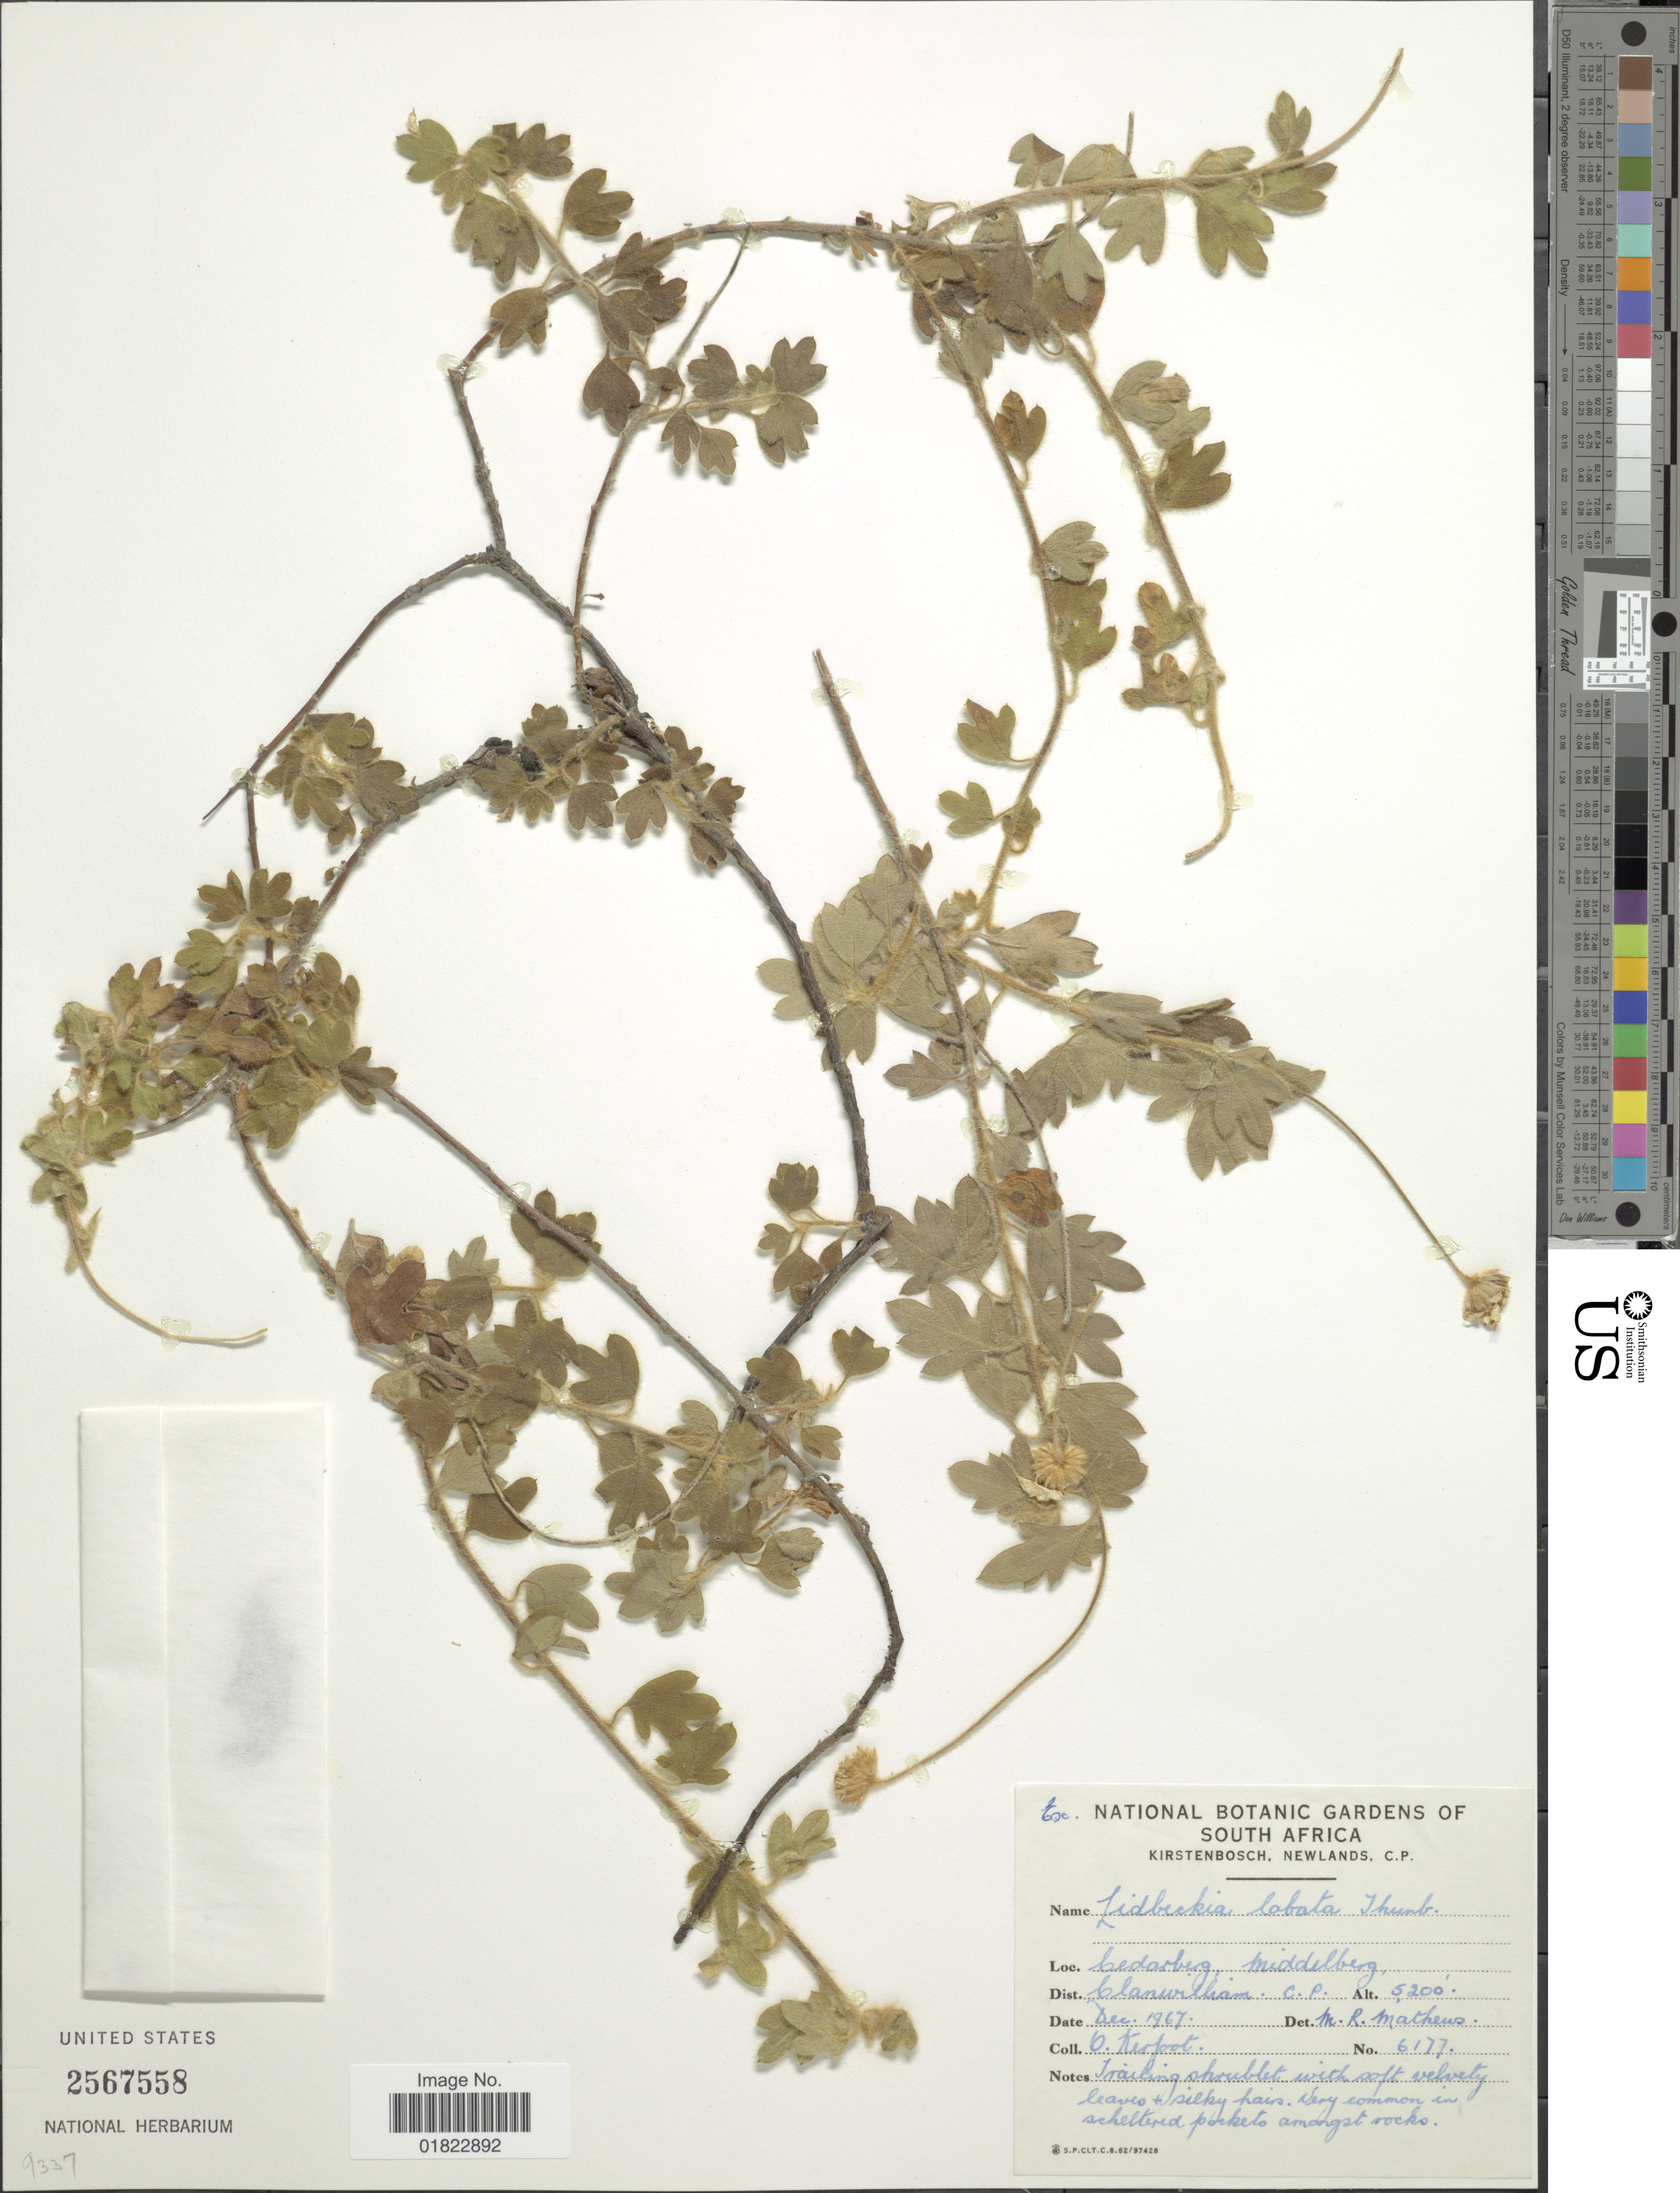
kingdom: Plantae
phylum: Tracheophyta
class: Magnoliopsida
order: Asterales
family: Asteraceae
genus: Lidbeckia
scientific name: Lidbeckia lobata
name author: Thunb.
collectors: O. Kerfoot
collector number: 6177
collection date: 1967-12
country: South Africa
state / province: Western Cape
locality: Cederberg, Middelburg, Clanwilliam, C. P.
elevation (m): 1585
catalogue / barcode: US 2567558